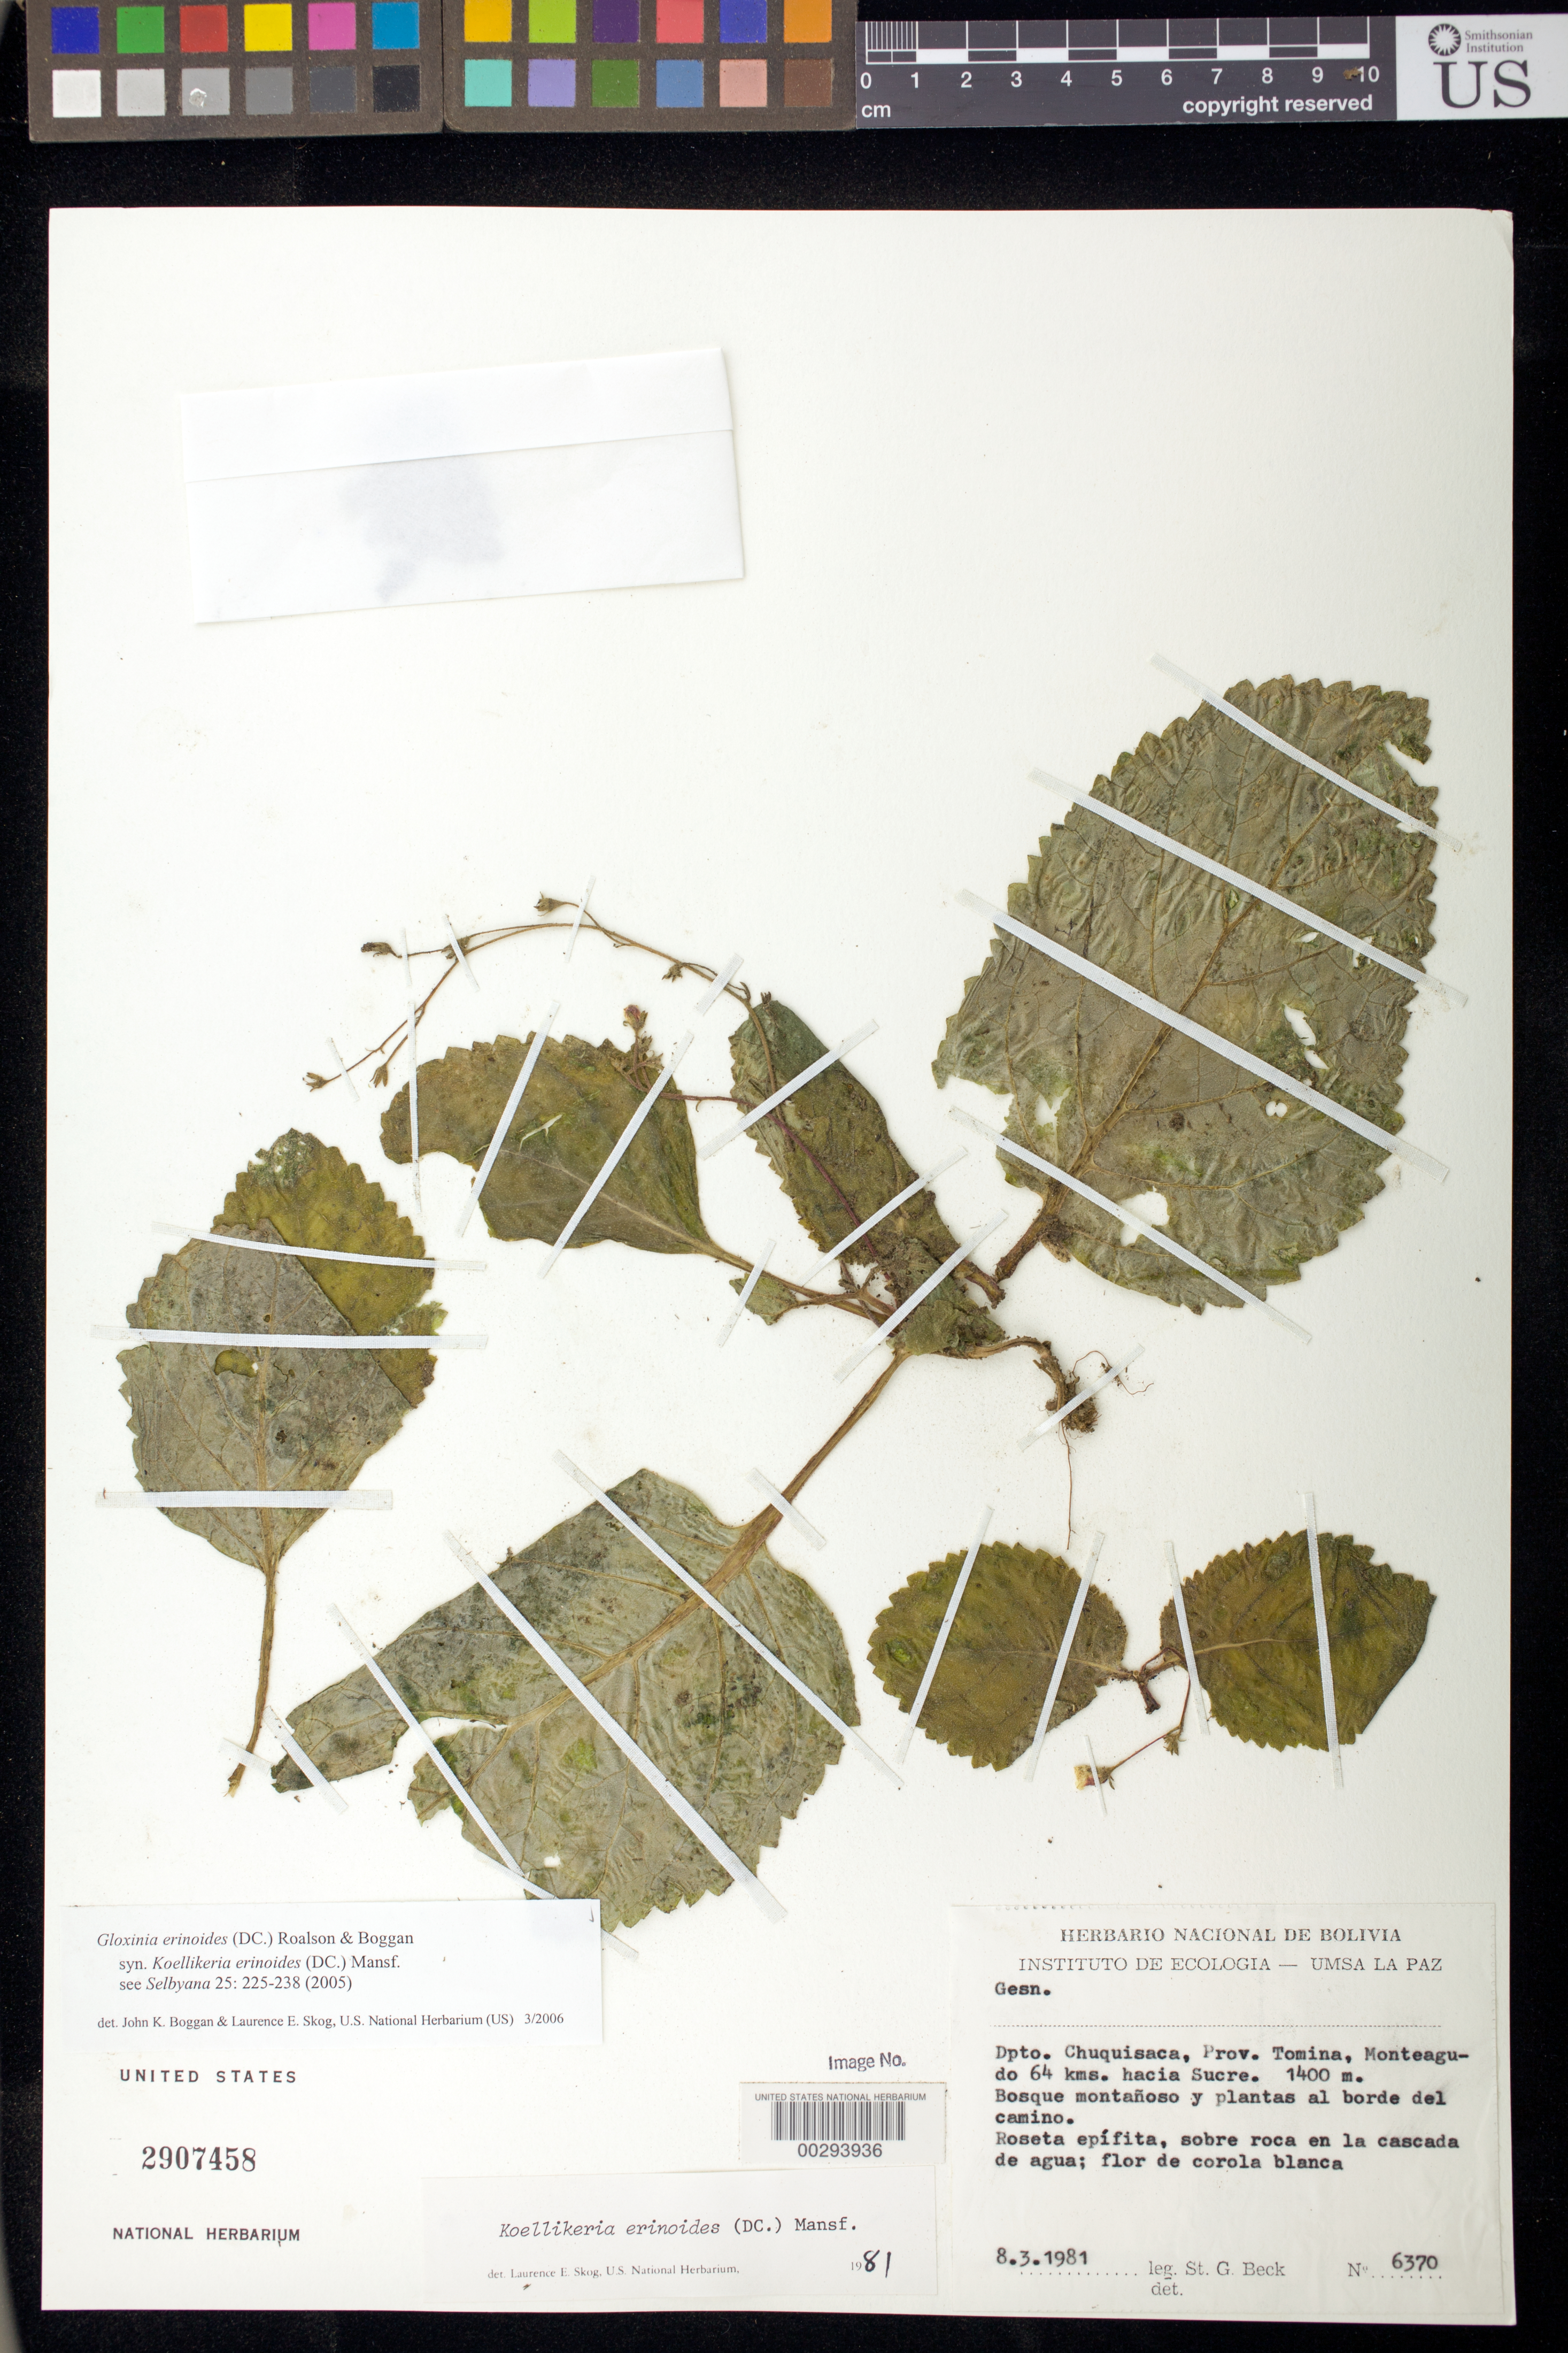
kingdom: Plantae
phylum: Tracheophyta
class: Magnoliopsida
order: Lamiales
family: Gesneriaceae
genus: Gloxinia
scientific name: Gloxinia erinoides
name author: (DC.) Roalson & Boggan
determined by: Boggan, J. K.; Skog, L. E.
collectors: S. G. Beck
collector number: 6370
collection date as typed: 08 Mar 1981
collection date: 1981-03-08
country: Bolivia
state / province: Chuquisaca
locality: Sucre, Prov. Tomina, Monteagudo 64 km near Sucre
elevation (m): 1400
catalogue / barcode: US 2907458